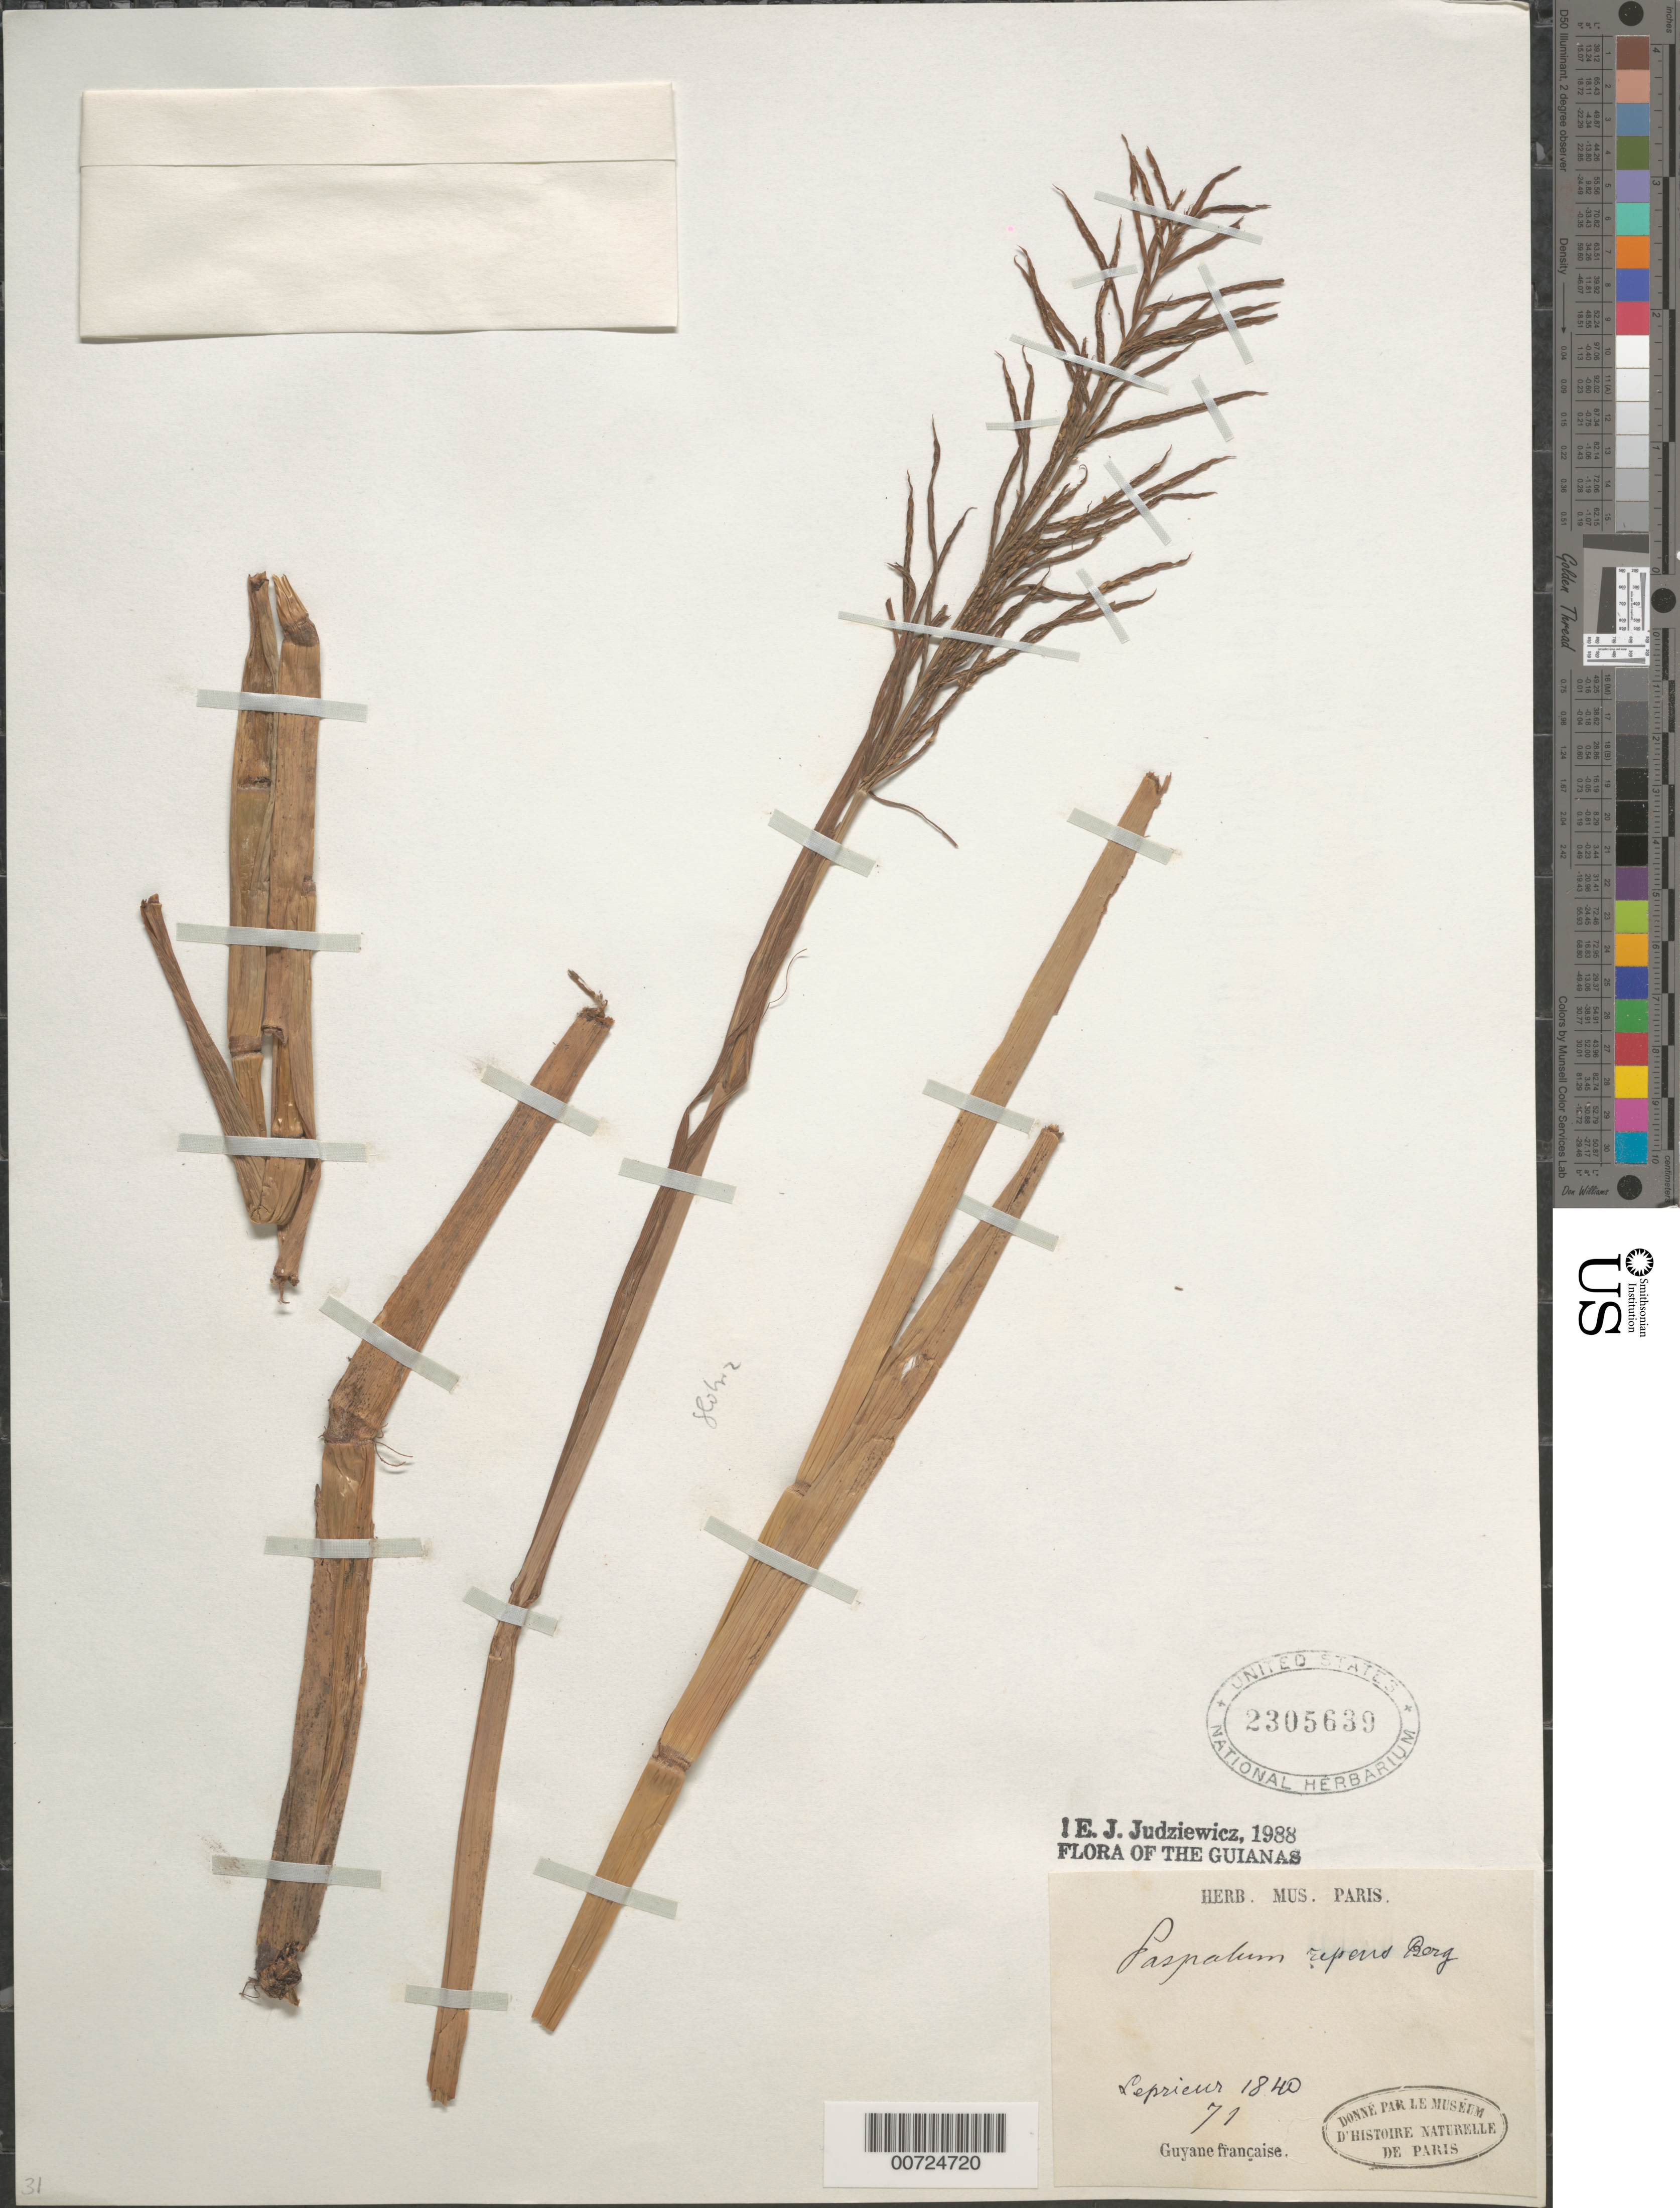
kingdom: Plantae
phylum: Tracheophyta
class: Liliopsida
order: Poales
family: Poaceae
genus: Paspalum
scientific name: Paspalum repens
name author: P.J. Bergius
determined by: Judziewicz, E. J.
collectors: F. M. R. Leprieur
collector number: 71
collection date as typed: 1840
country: French Guiana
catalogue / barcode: US 2305639